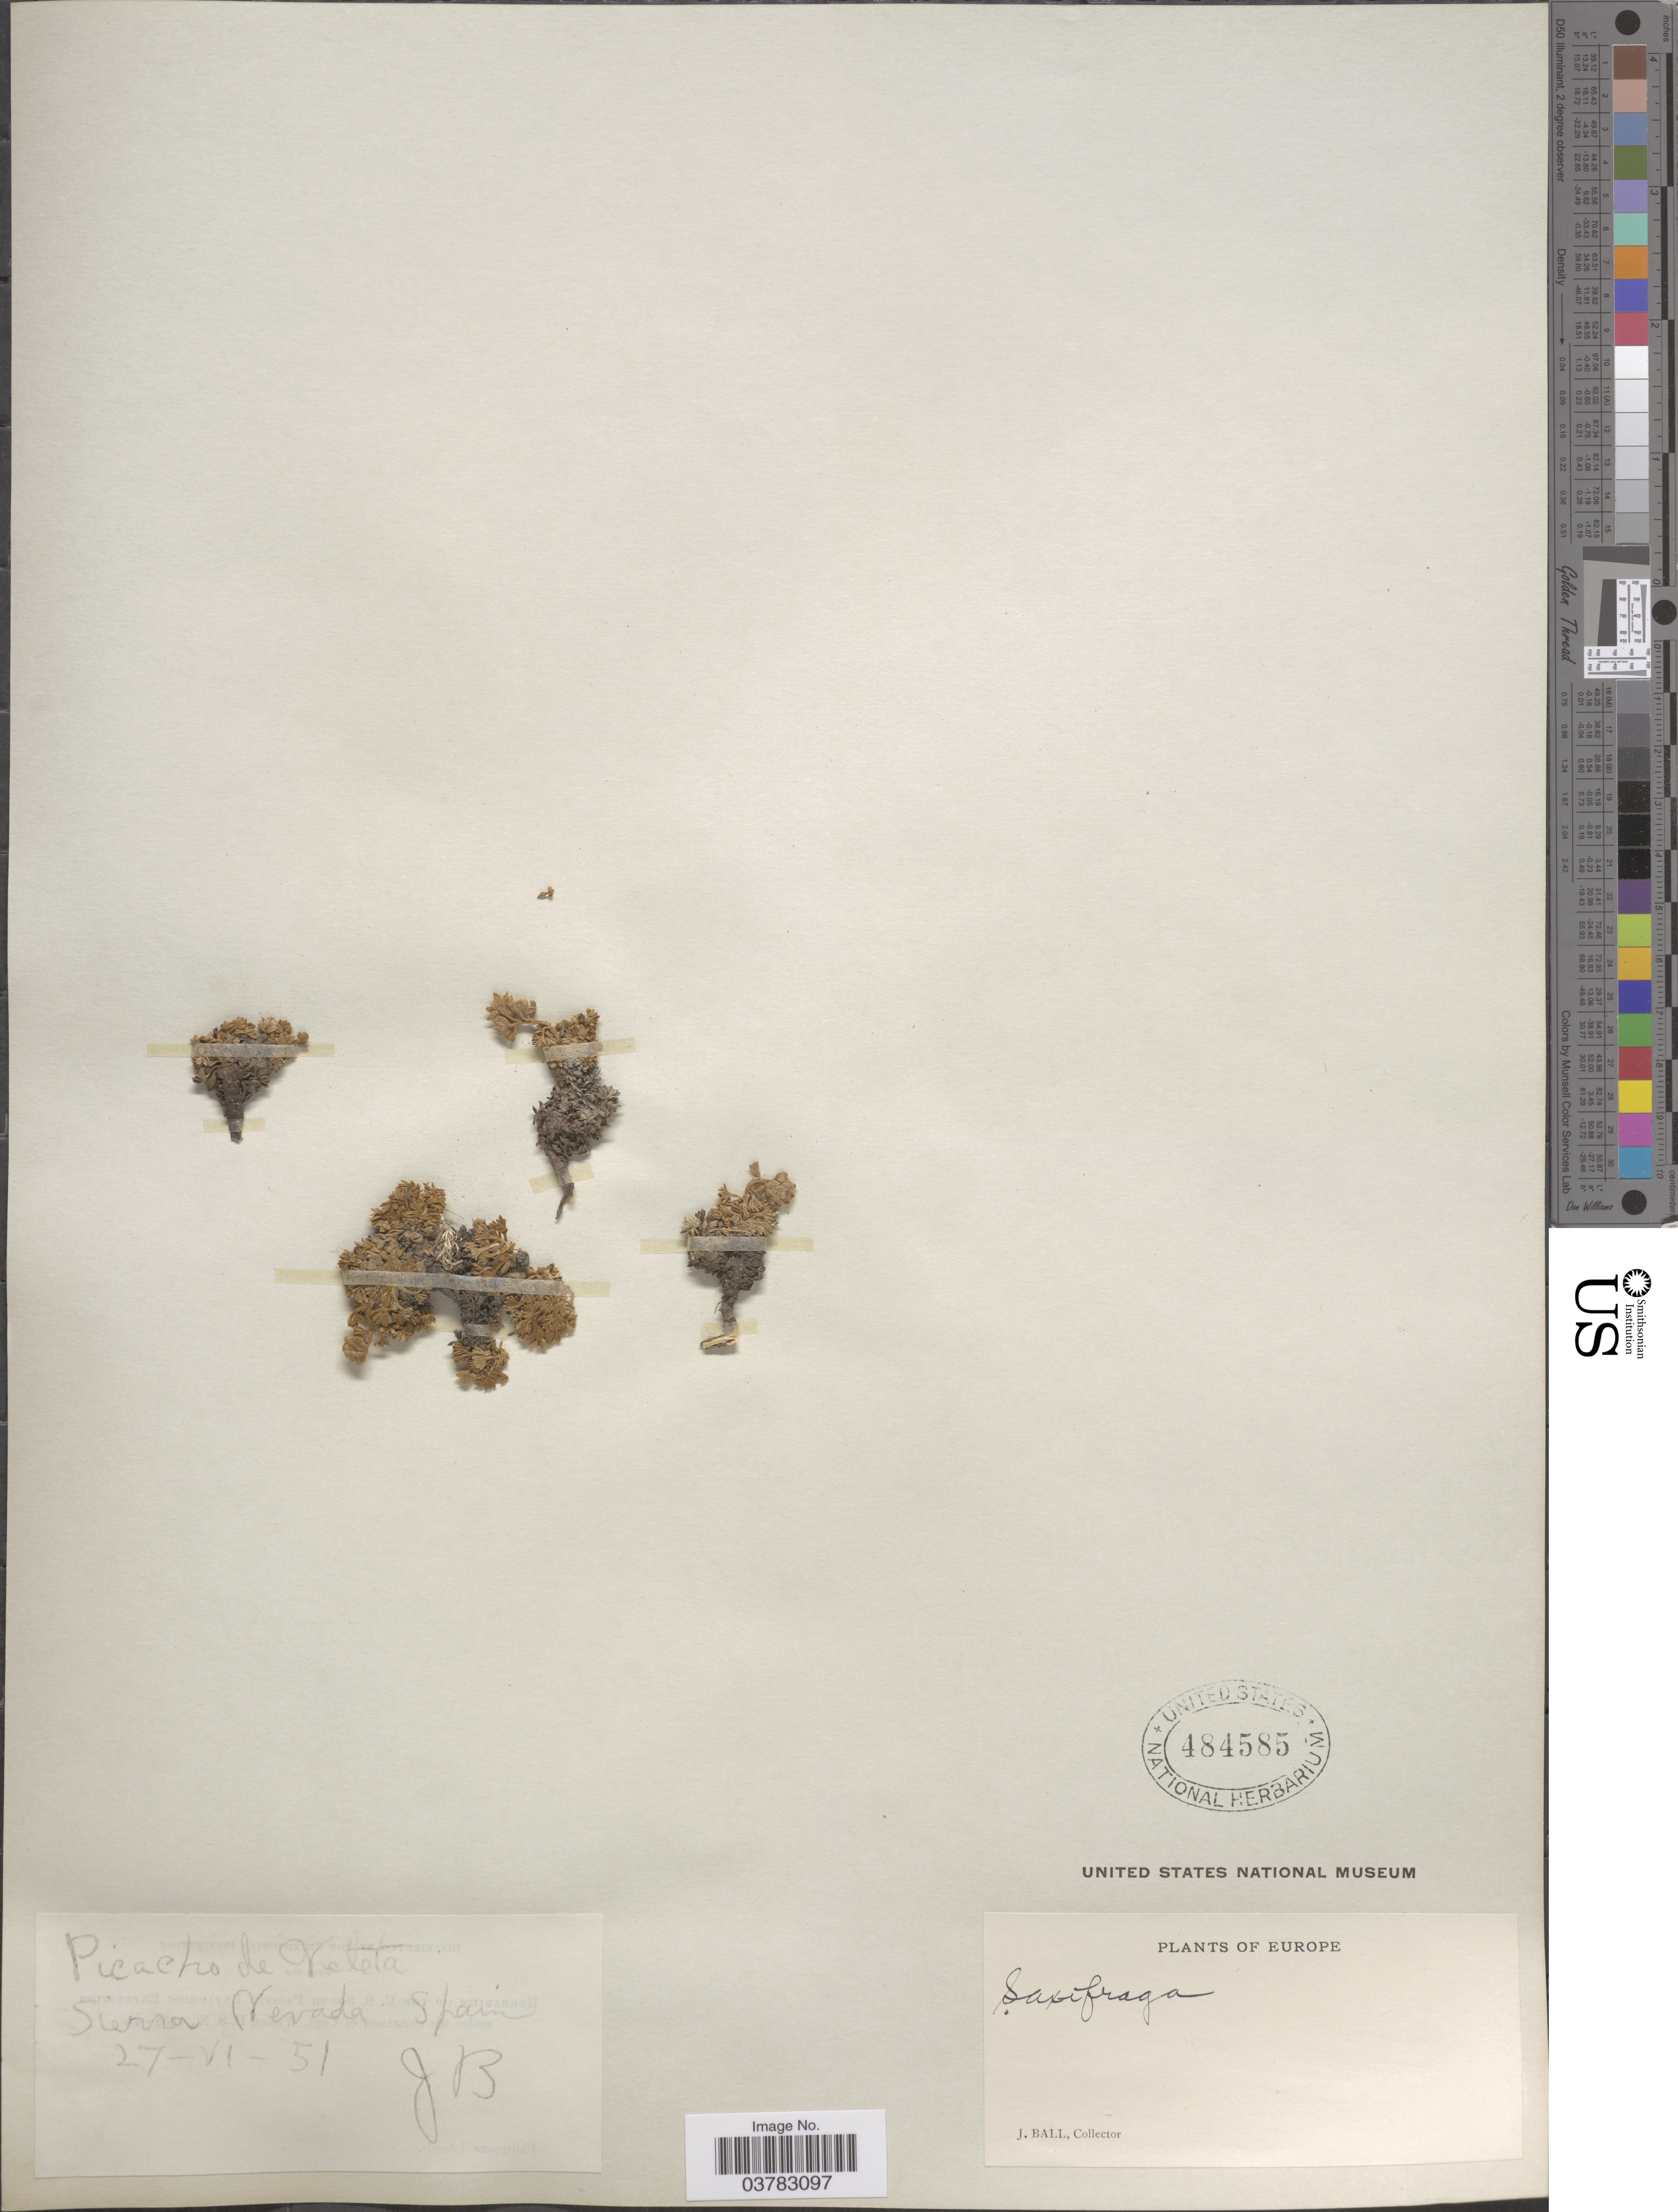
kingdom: Plantae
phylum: Tracheophyta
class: Magnoliopsida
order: Saxifragales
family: Saxifragaceae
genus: Saxifraga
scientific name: Saxifraga sp.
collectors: J. Ball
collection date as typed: Transcribed d/m/y: 27/11/51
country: Spain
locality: Picacho de Veleta. Sierra Nevada. Europe.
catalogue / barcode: US 484585